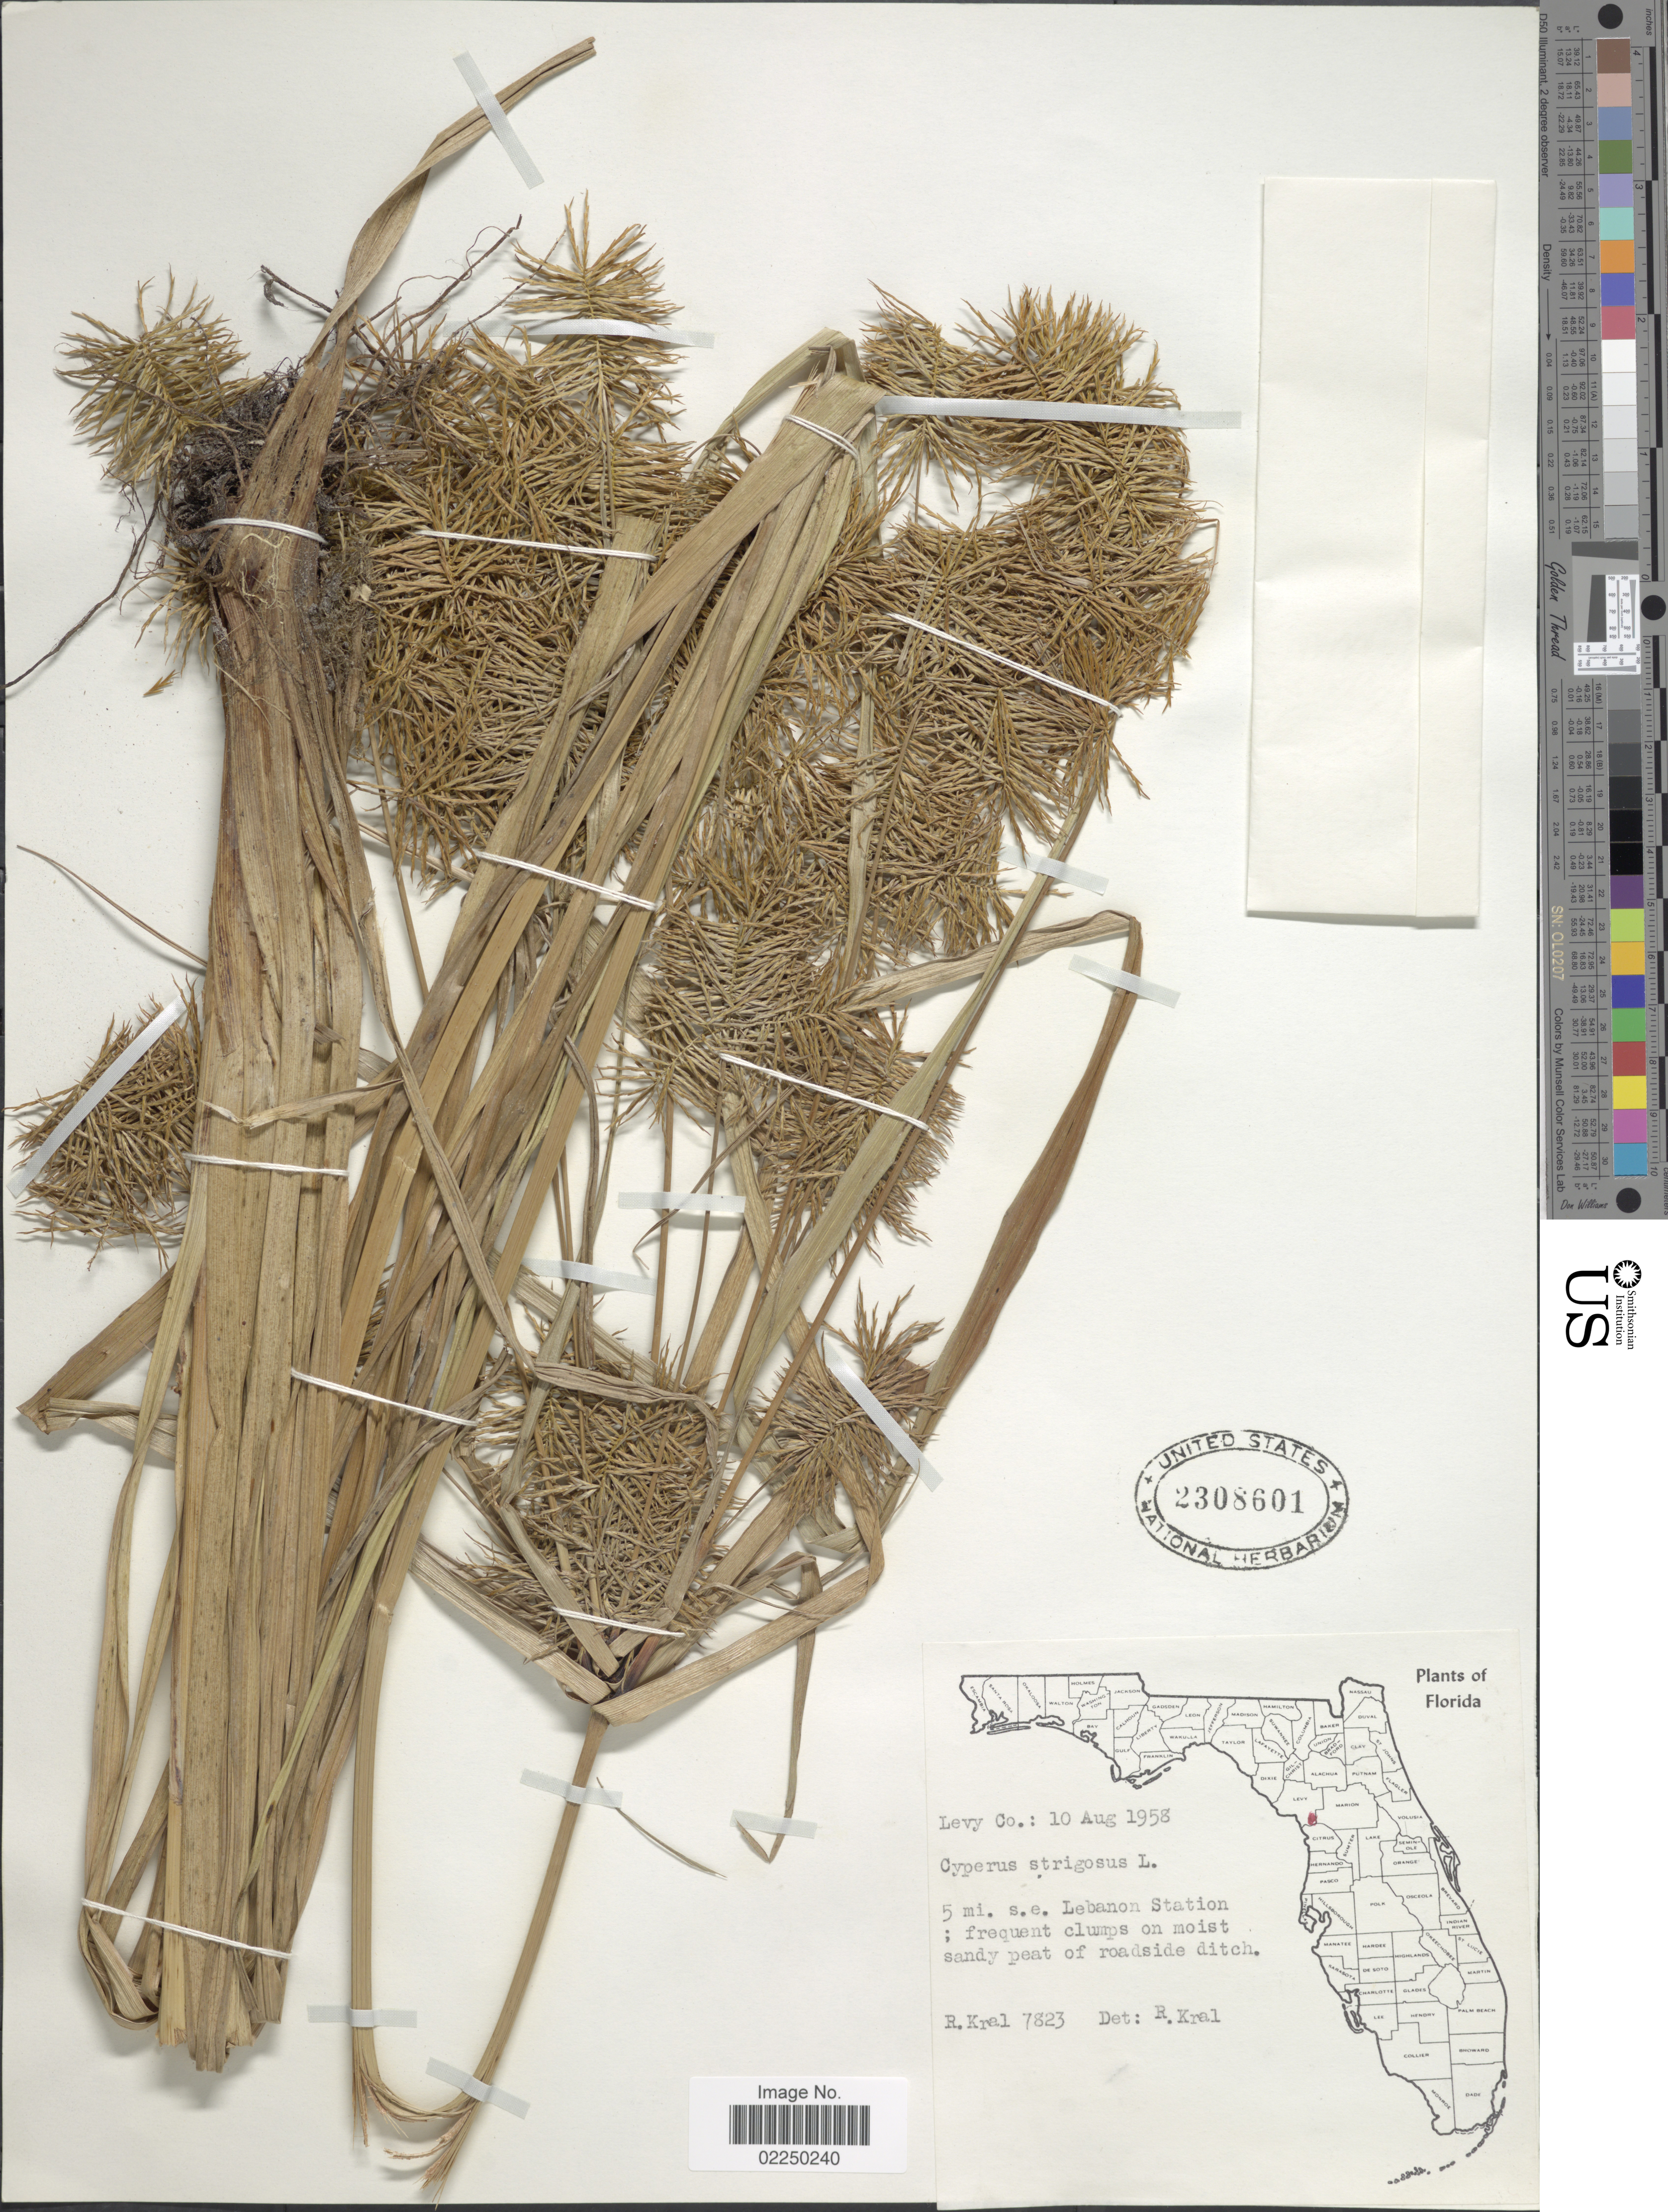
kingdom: Plantae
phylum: Tracheophyta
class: Liliopsida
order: Poales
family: Cyperaceae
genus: Cyperus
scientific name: Cyperus strigosus L.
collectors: R. Kral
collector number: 7823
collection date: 1958-08-10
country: United States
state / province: Florida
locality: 5 mi. s.e. Lebanon Station; frequent clumps on moist sandy peat of roadside ditch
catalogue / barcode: US 2308601